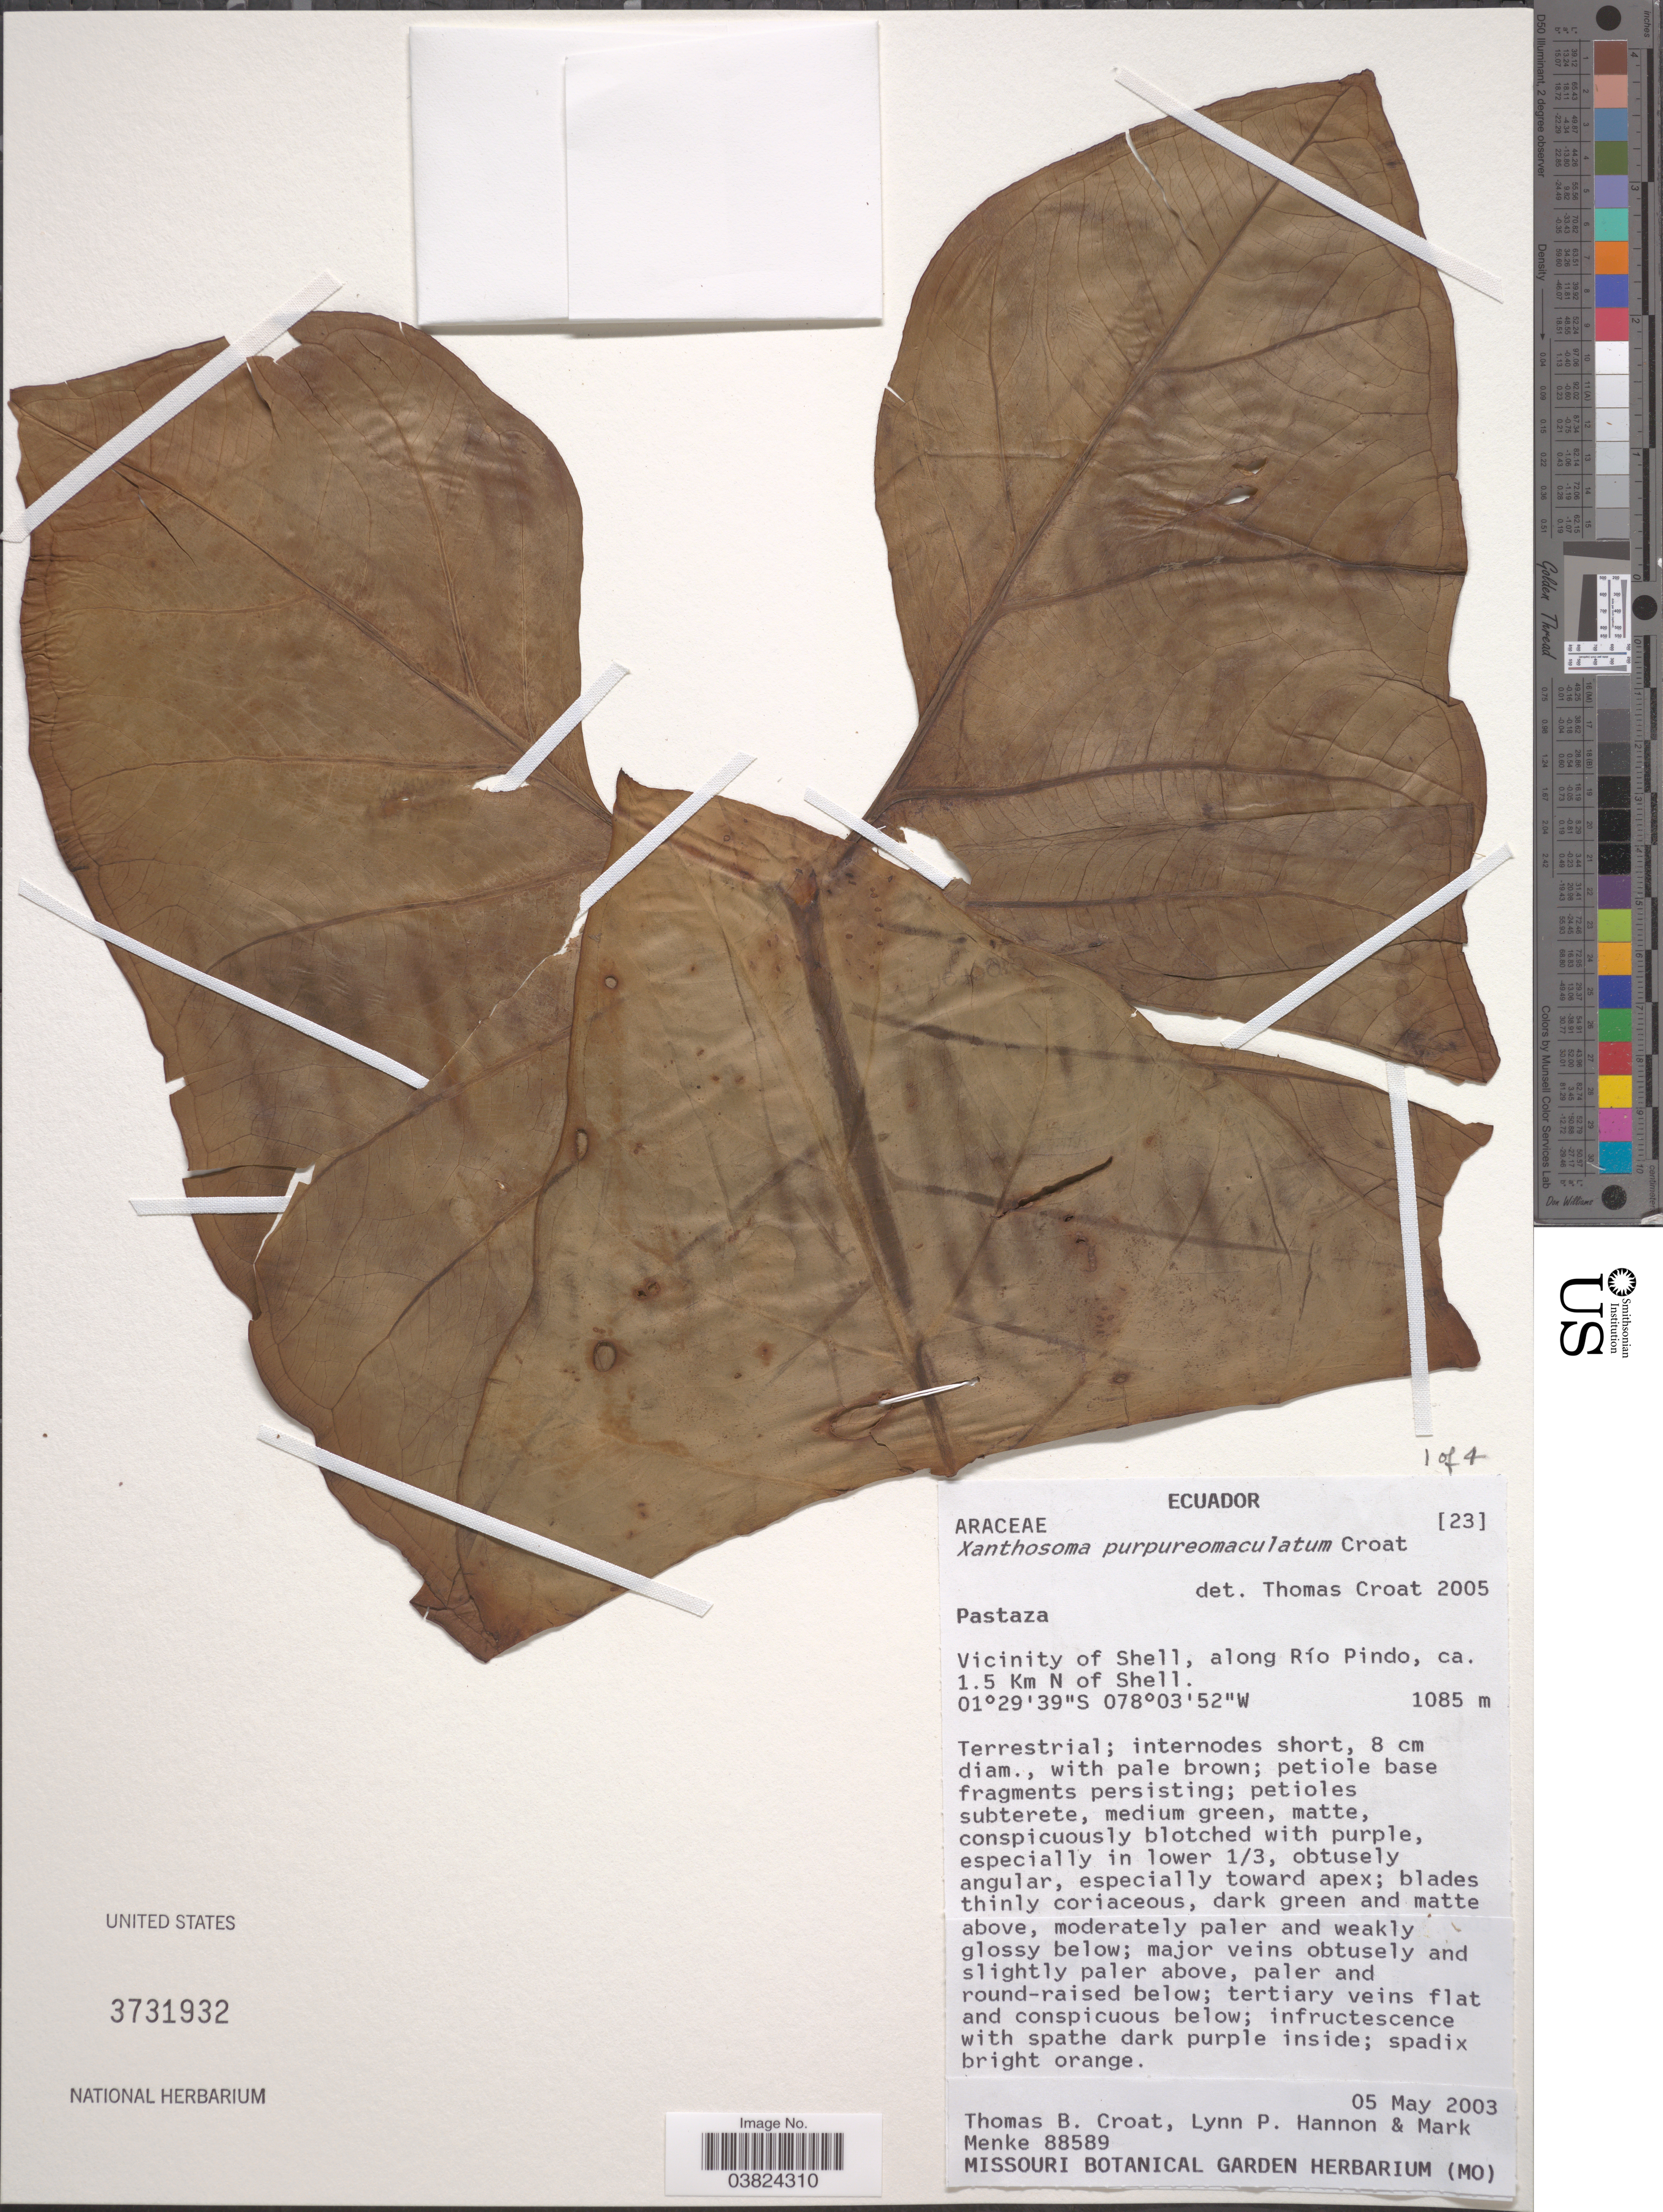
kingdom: Plantae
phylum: Tracheophyta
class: Liliopsida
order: Alismatales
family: Araceae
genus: Xanthosoma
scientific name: Xanthosoma purpureomaculatum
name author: Croat & L.P. Hannon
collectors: T. B. Croat, L. Hannon & M. Menke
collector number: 88589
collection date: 2003-05-05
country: Ecuador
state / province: Pastaza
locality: Vicinity of Shell, along Río Pindo, ca. 1.5 Km N of Shell.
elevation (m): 1085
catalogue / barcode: US 3731932